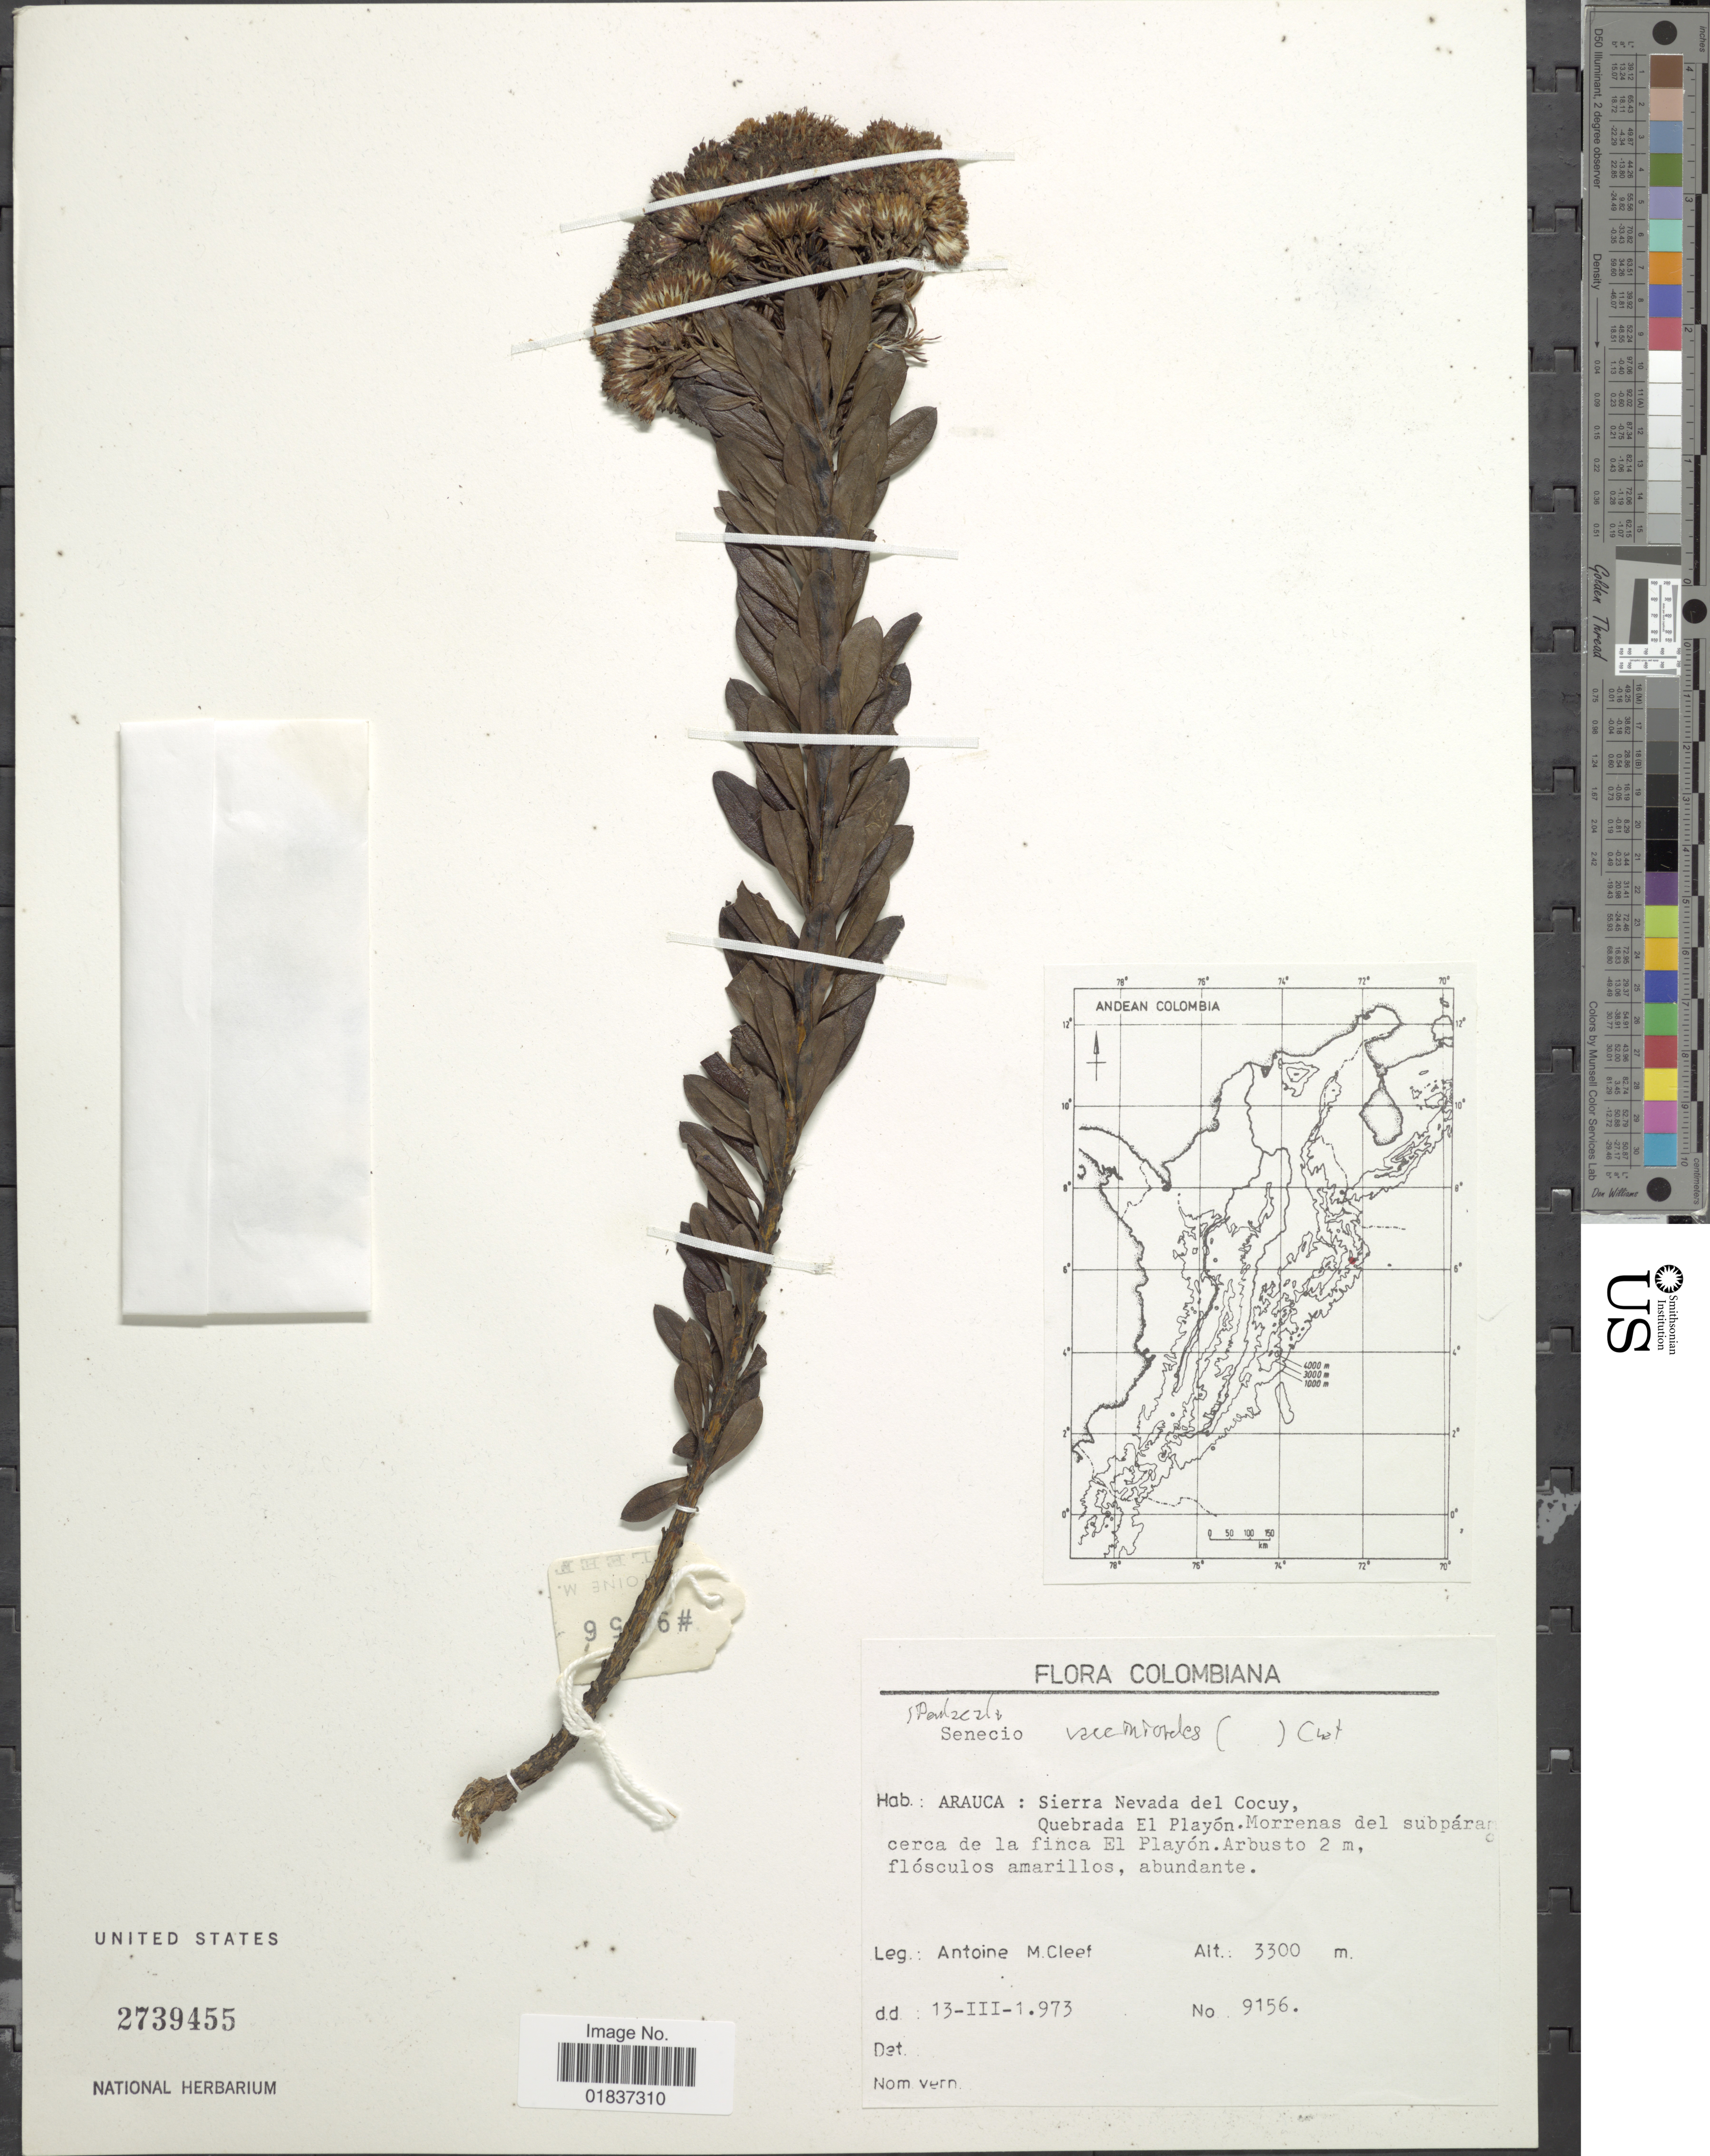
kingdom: Plantae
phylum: Tracheophyta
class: Magnoliopsida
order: Asterales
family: Asteraceae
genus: Pentacalia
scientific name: Pentacalia vaccinioides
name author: (Kunth) Cuatrec.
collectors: A. M. Cleef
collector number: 9156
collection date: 1973-03-13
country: Colombia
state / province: Arauca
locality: Arauca: Sierra Nevada del Cocuy, Quebrada El Playon. Morrenas del subparamo cerca de la finca El Playon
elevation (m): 3300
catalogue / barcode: US 2739455